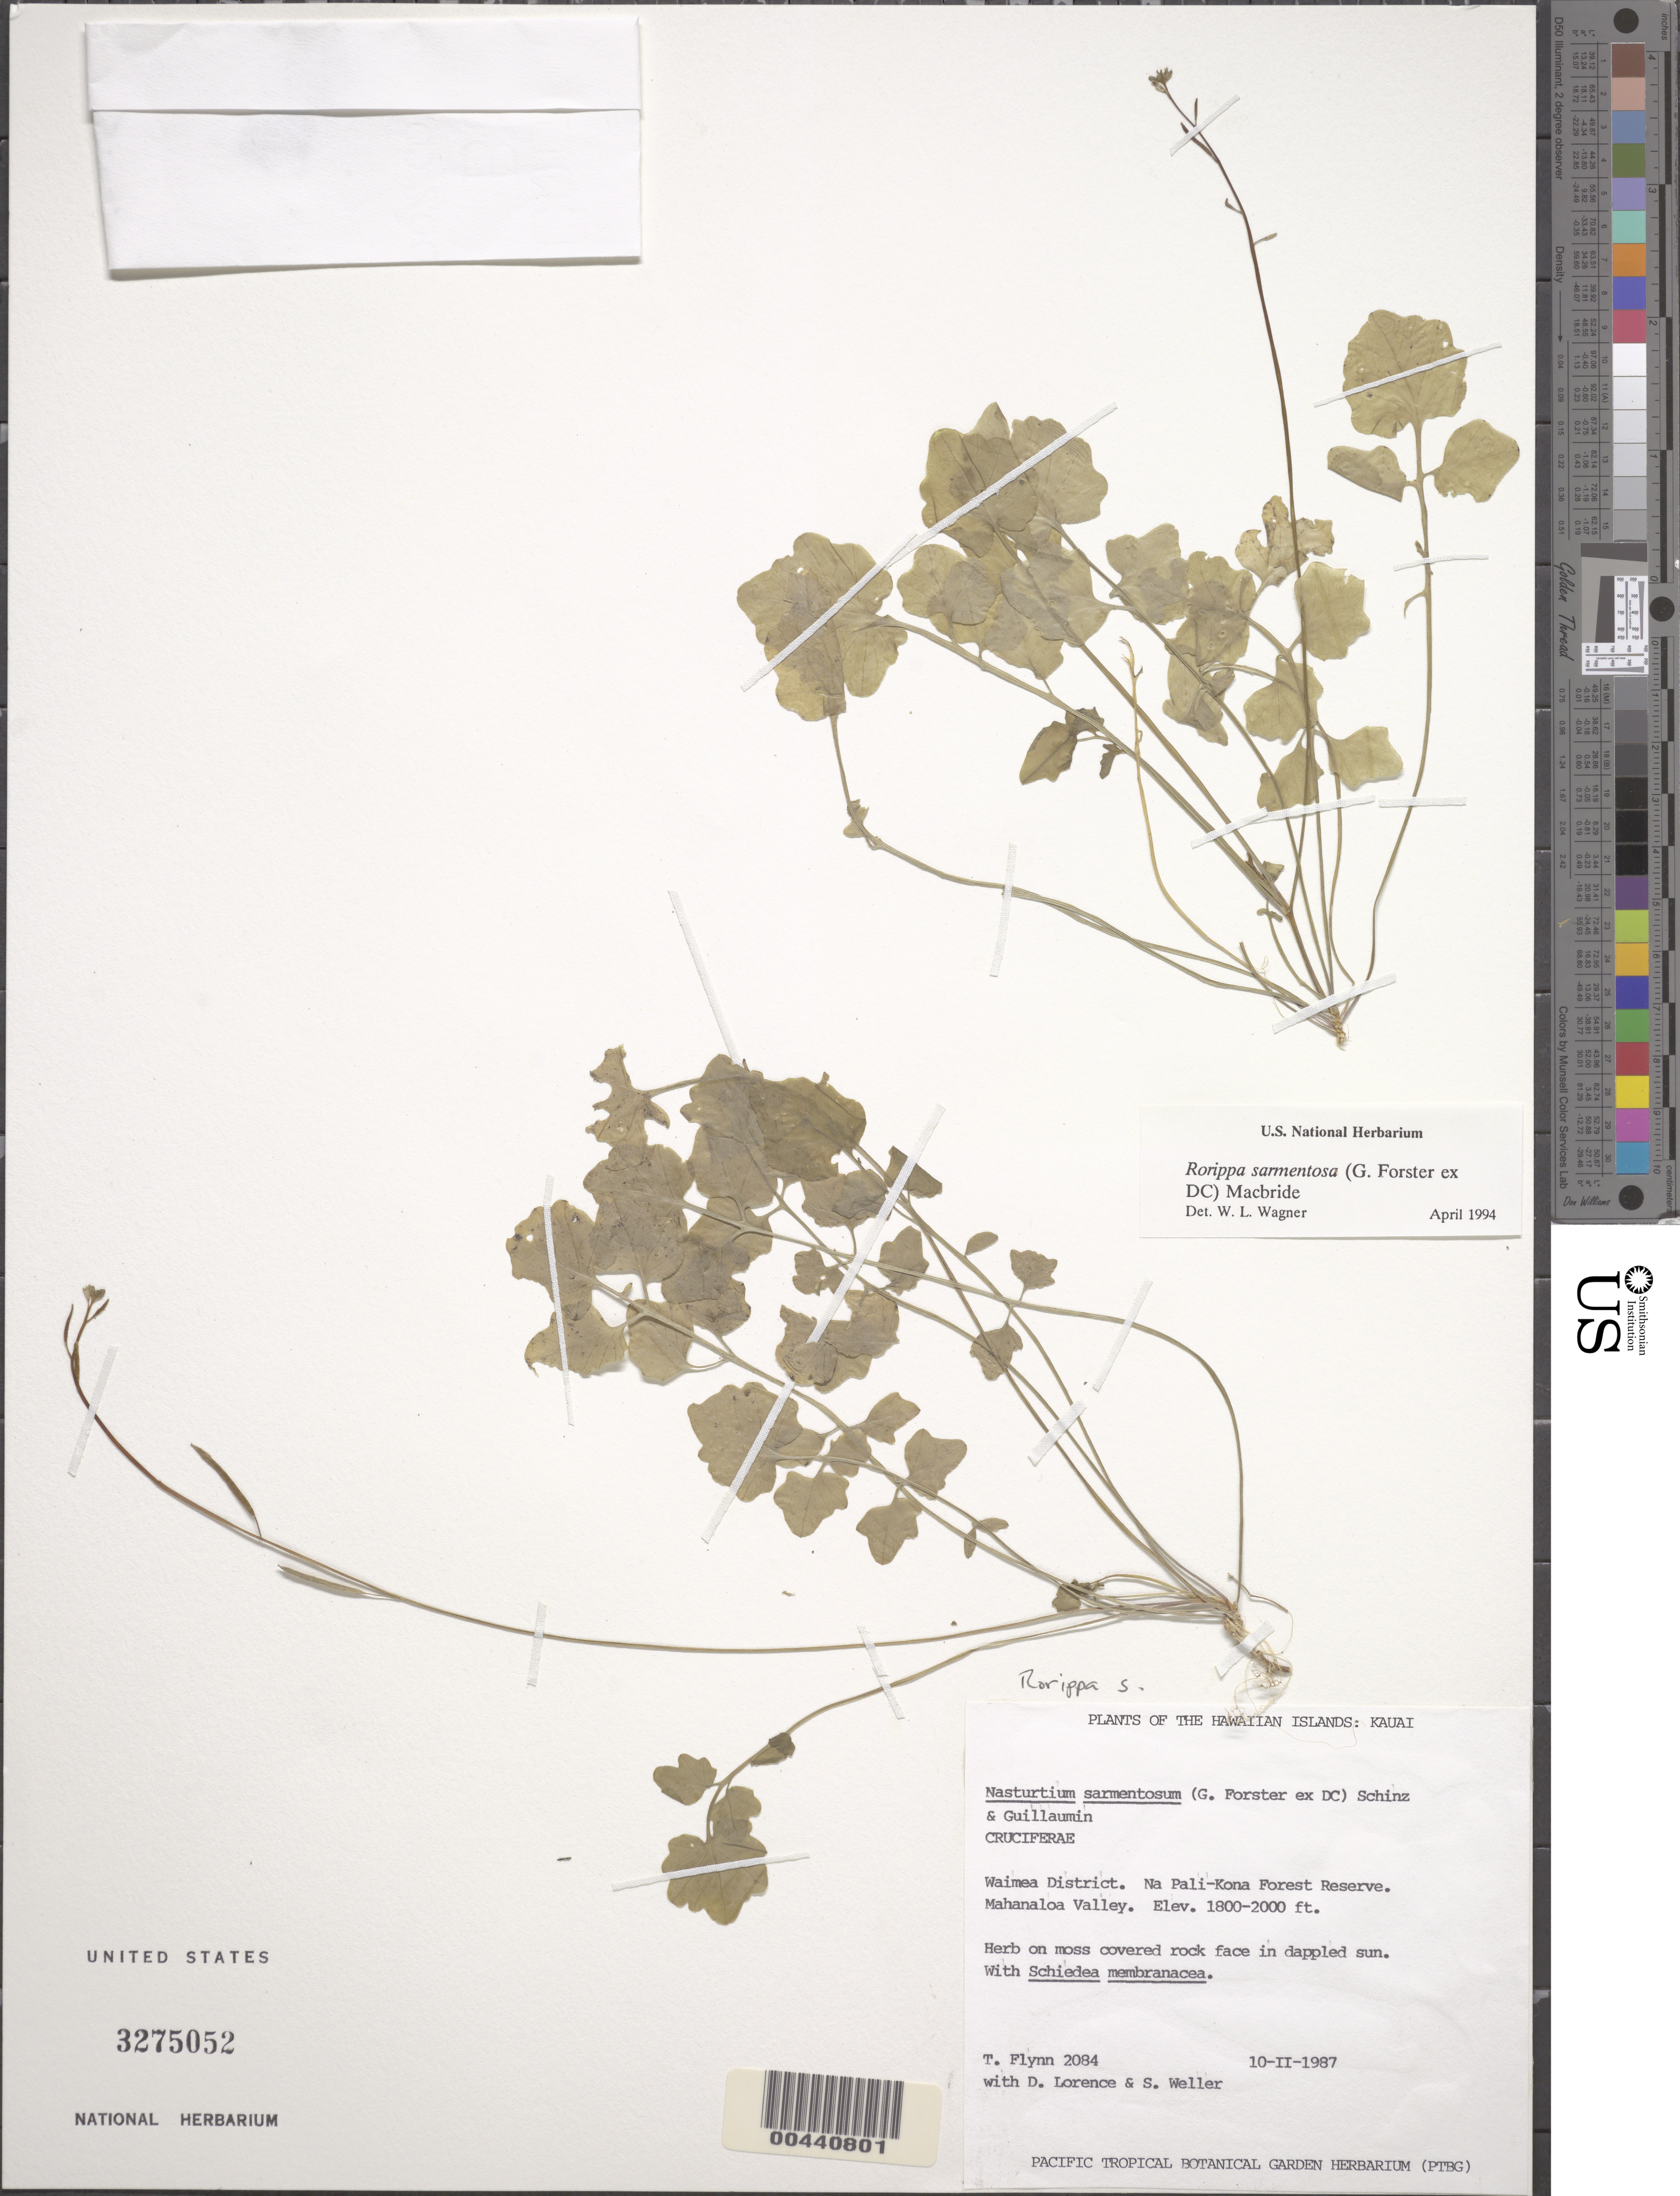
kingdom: Plantae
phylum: Tracheophyta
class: Magnoliopsida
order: Brassicales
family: Brassicaceae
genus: Rorippa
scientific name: Rorippa sarmentosa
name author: (Sol. ex G. Forst.) J.F. Macbr.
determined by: Wagner, W. L., (BOT), Smithsonian Institution - National Museum of Natural History (UNITED STATES)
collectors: T. W. Flynn, D. Lorence & S. G. Weller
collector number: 2084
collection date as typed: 10 Feb 1987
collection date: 1987-02-10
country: United States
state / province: Hawaii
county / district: Kauai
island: Kaua'i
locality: Waimea District. Na Pali-Kona Forest Reserve. Mahanaloa Valley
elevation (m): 549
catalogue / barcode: US 3275052